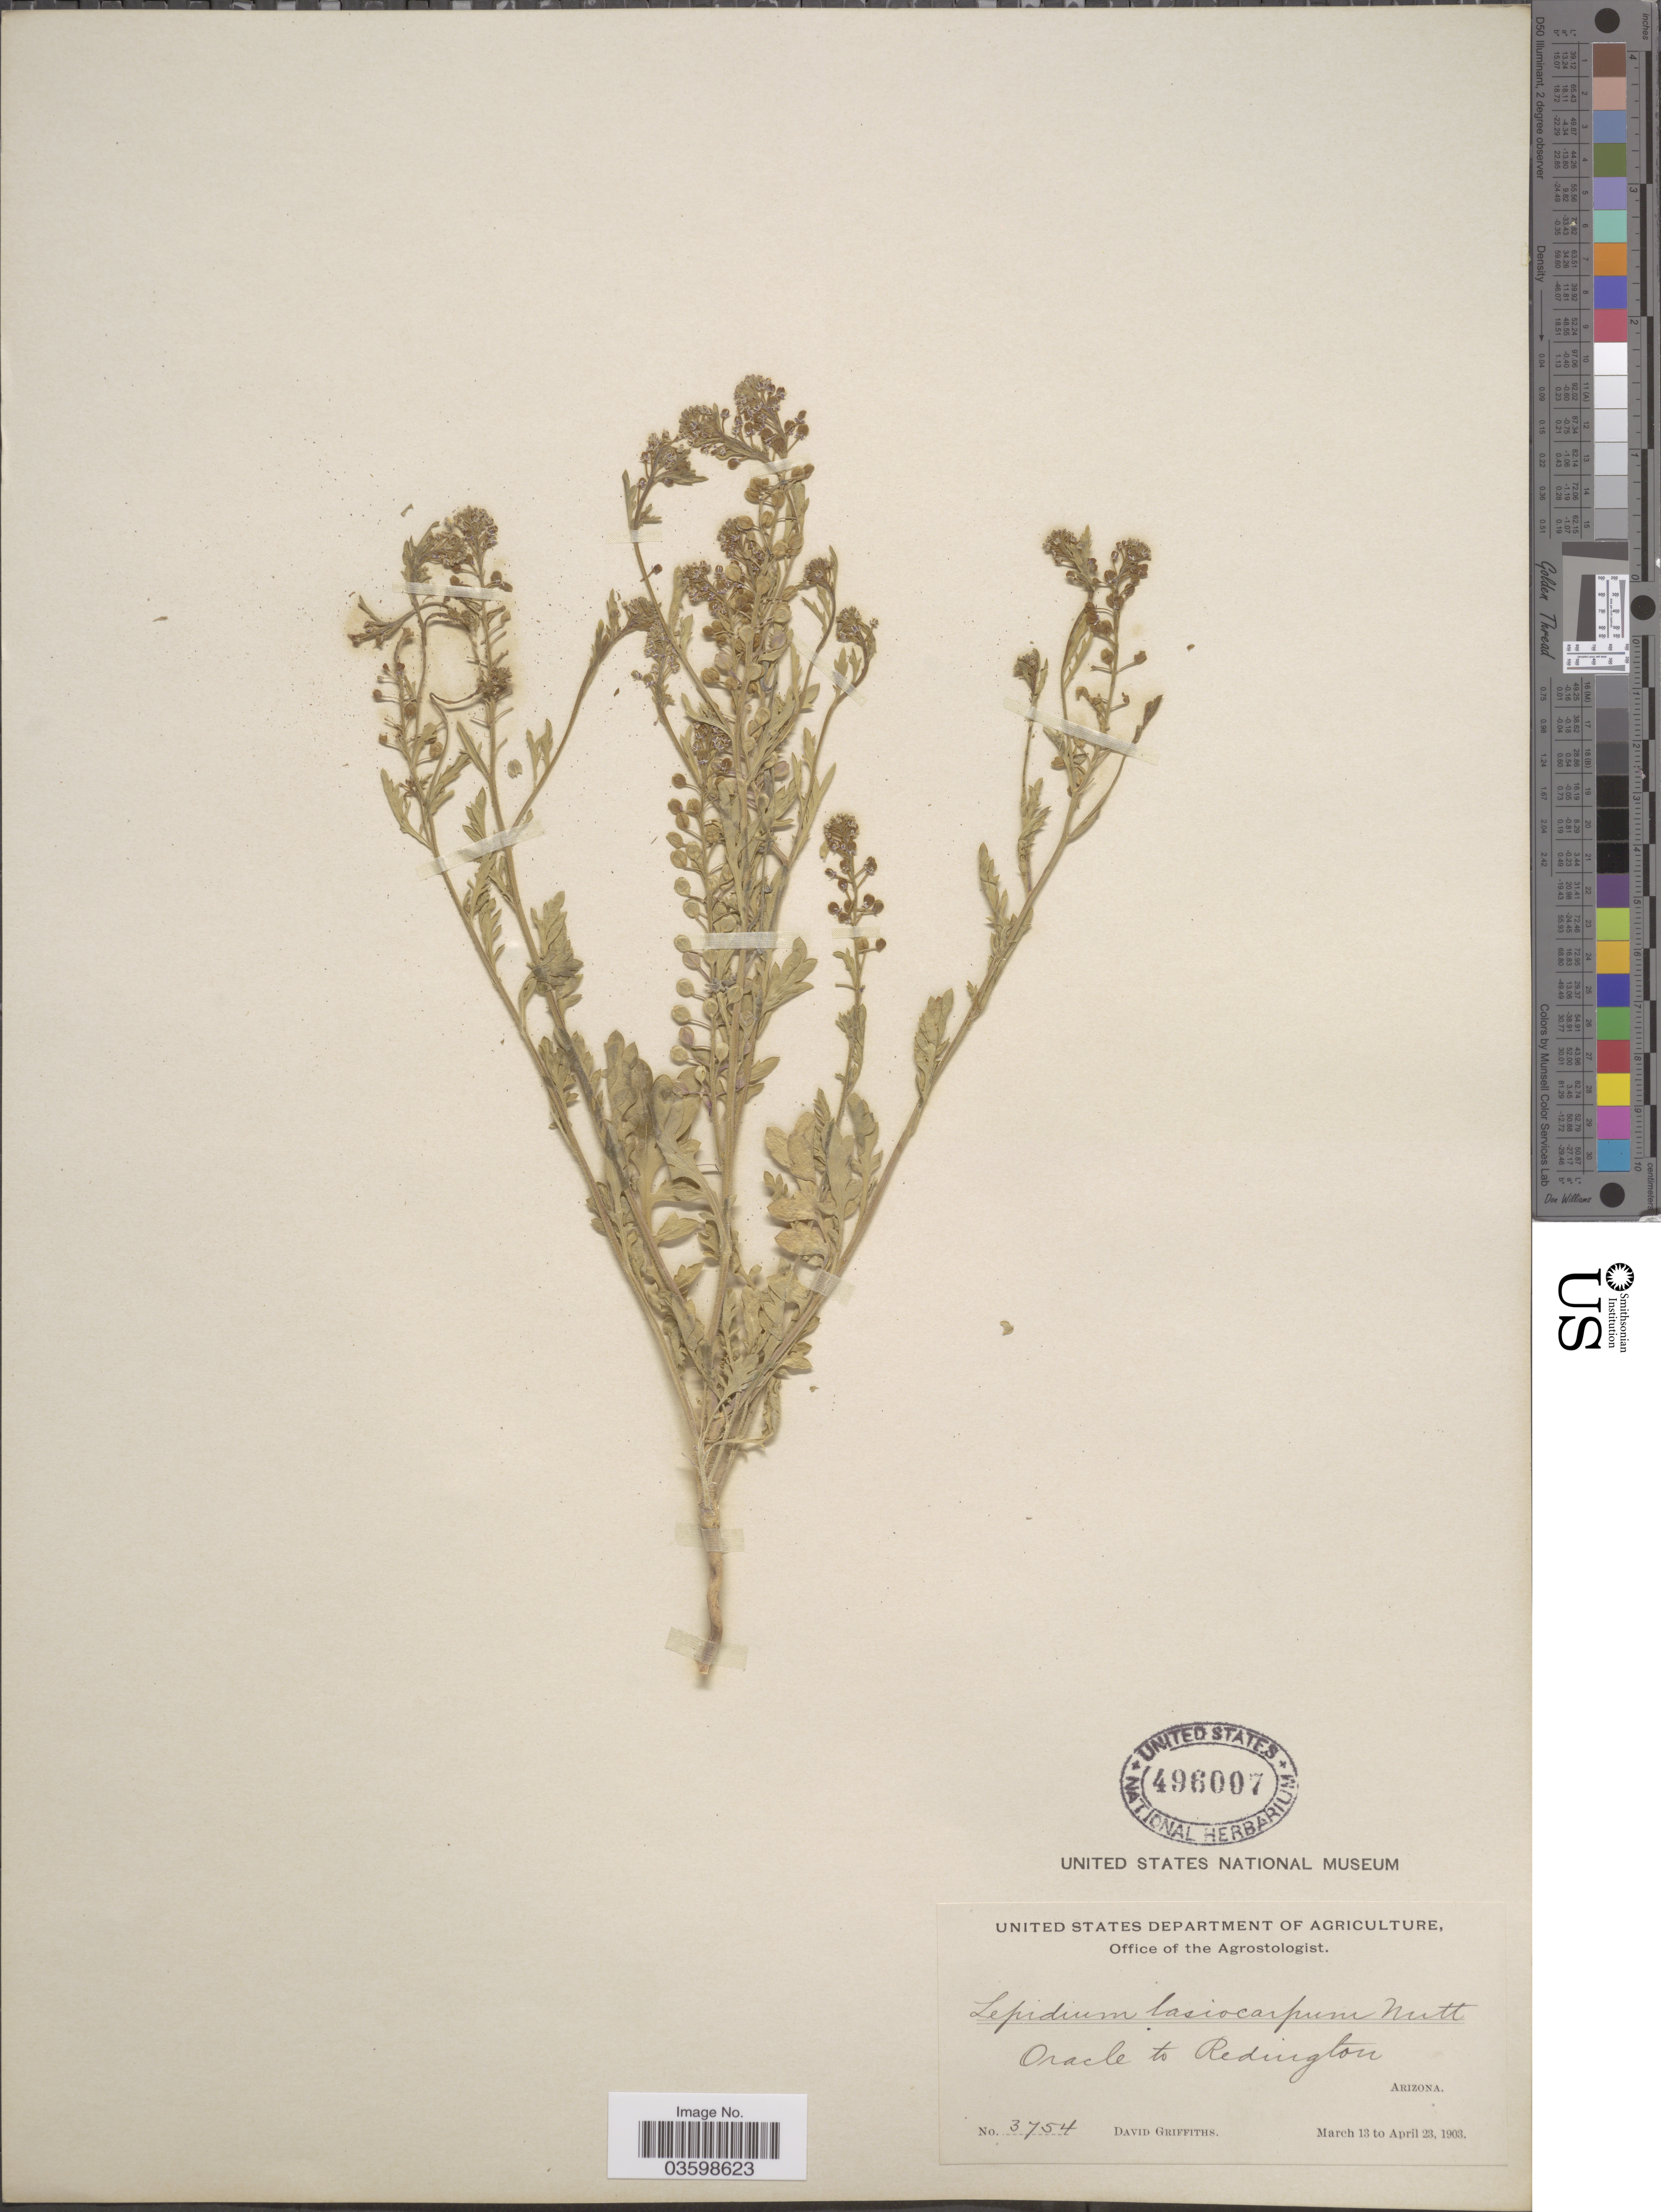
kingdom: Plantae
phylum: Tracheophyta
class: Magnoliopsida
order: Brassicales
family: Brassicaceae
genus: Lepidium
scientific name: Lepidium lasiocarpum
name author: Nutt.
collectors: D. Griffiths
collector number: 3754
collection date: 1903-03-13/1903-04-23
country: United States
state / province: Arizona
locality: Oracle to Redington.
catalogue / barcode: US 496007